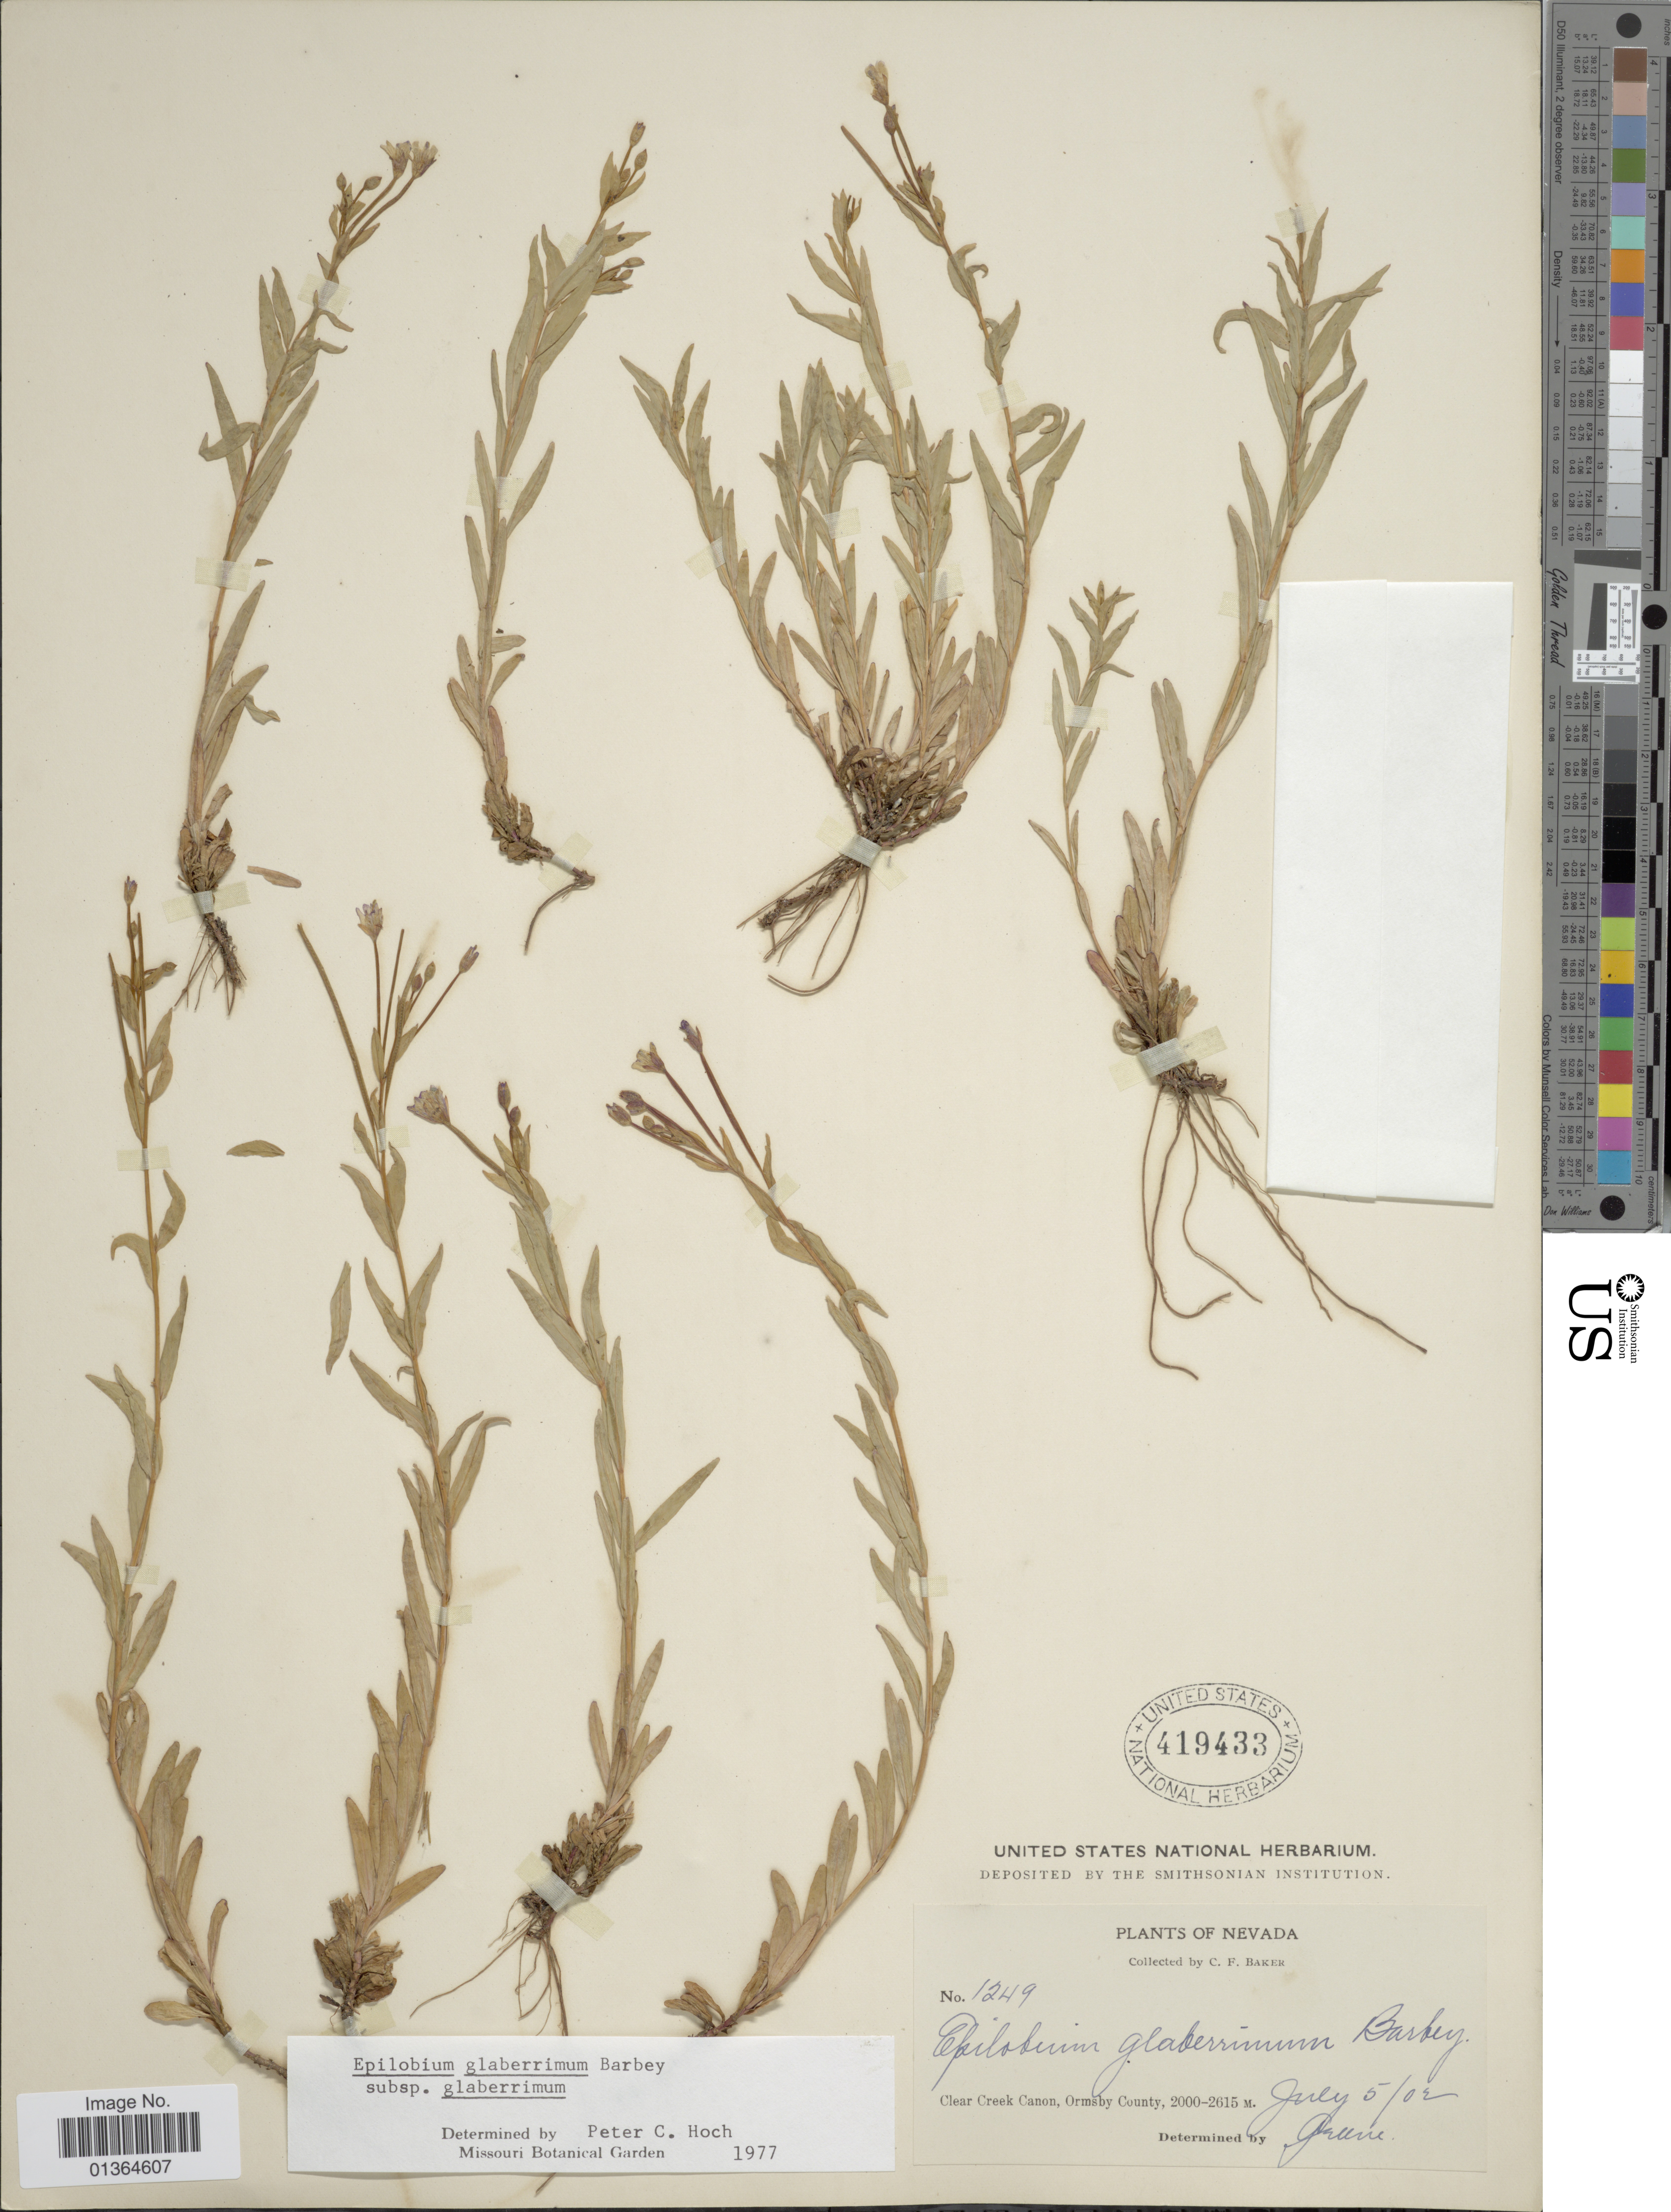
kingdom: Plantae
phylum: Tracheophyta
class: Magnoliopsida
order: Myrtales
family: Onagraceae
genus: Epilobium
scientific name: Epilobium glaberrimum subsp. glaberrimum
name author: Barbey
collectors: C. F. Baker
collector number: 1249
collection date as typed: Transcribed d/m/y: 5/7/2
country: United States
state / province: Nevada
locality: Clear Creek Canon, Ormsby County.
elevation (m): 2000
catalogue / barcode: US 419433